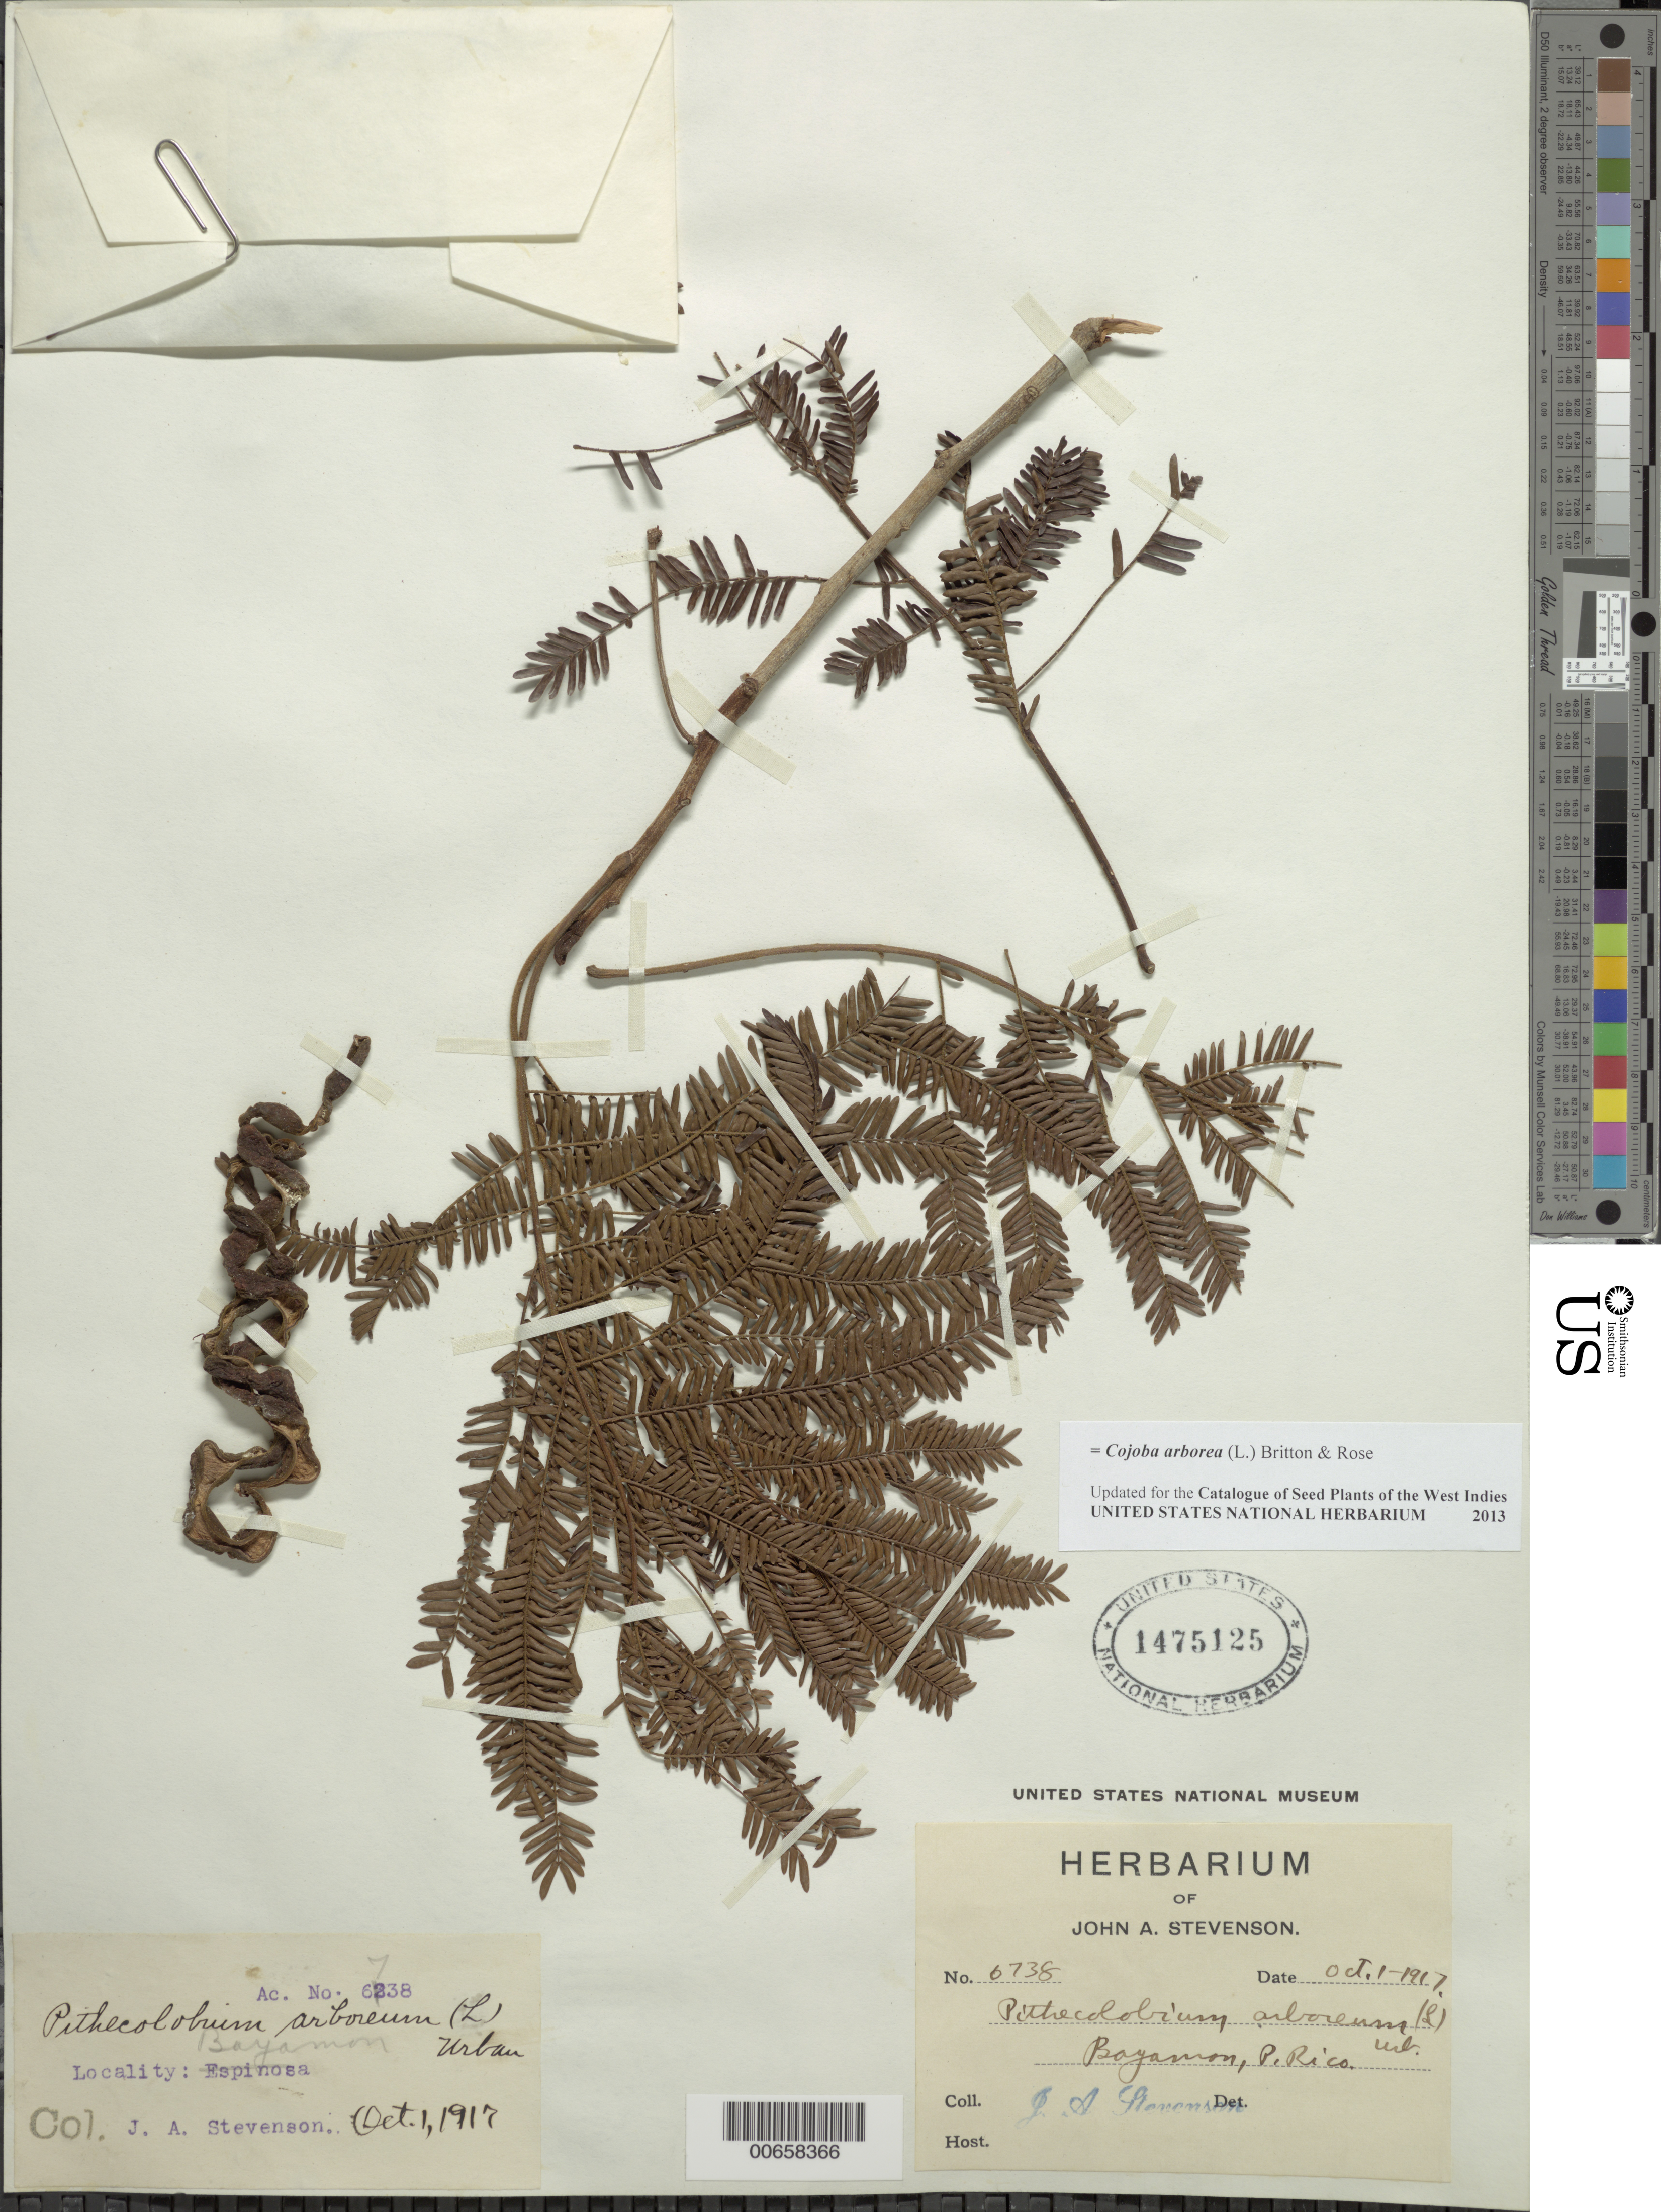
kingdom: Plantae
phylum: Tracheophyta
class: Magnoliopsida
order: Fabales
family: Fabaceae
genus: Cojoba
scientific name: Cojoba arborea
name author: (L.) Britton & Rose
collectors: J. Stevenson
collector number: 6738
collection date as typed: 01 Oct 1917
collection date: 1917-10-01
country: Puerto Rico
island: Greater Antilles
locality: Bayamon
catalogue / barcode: US 1475125